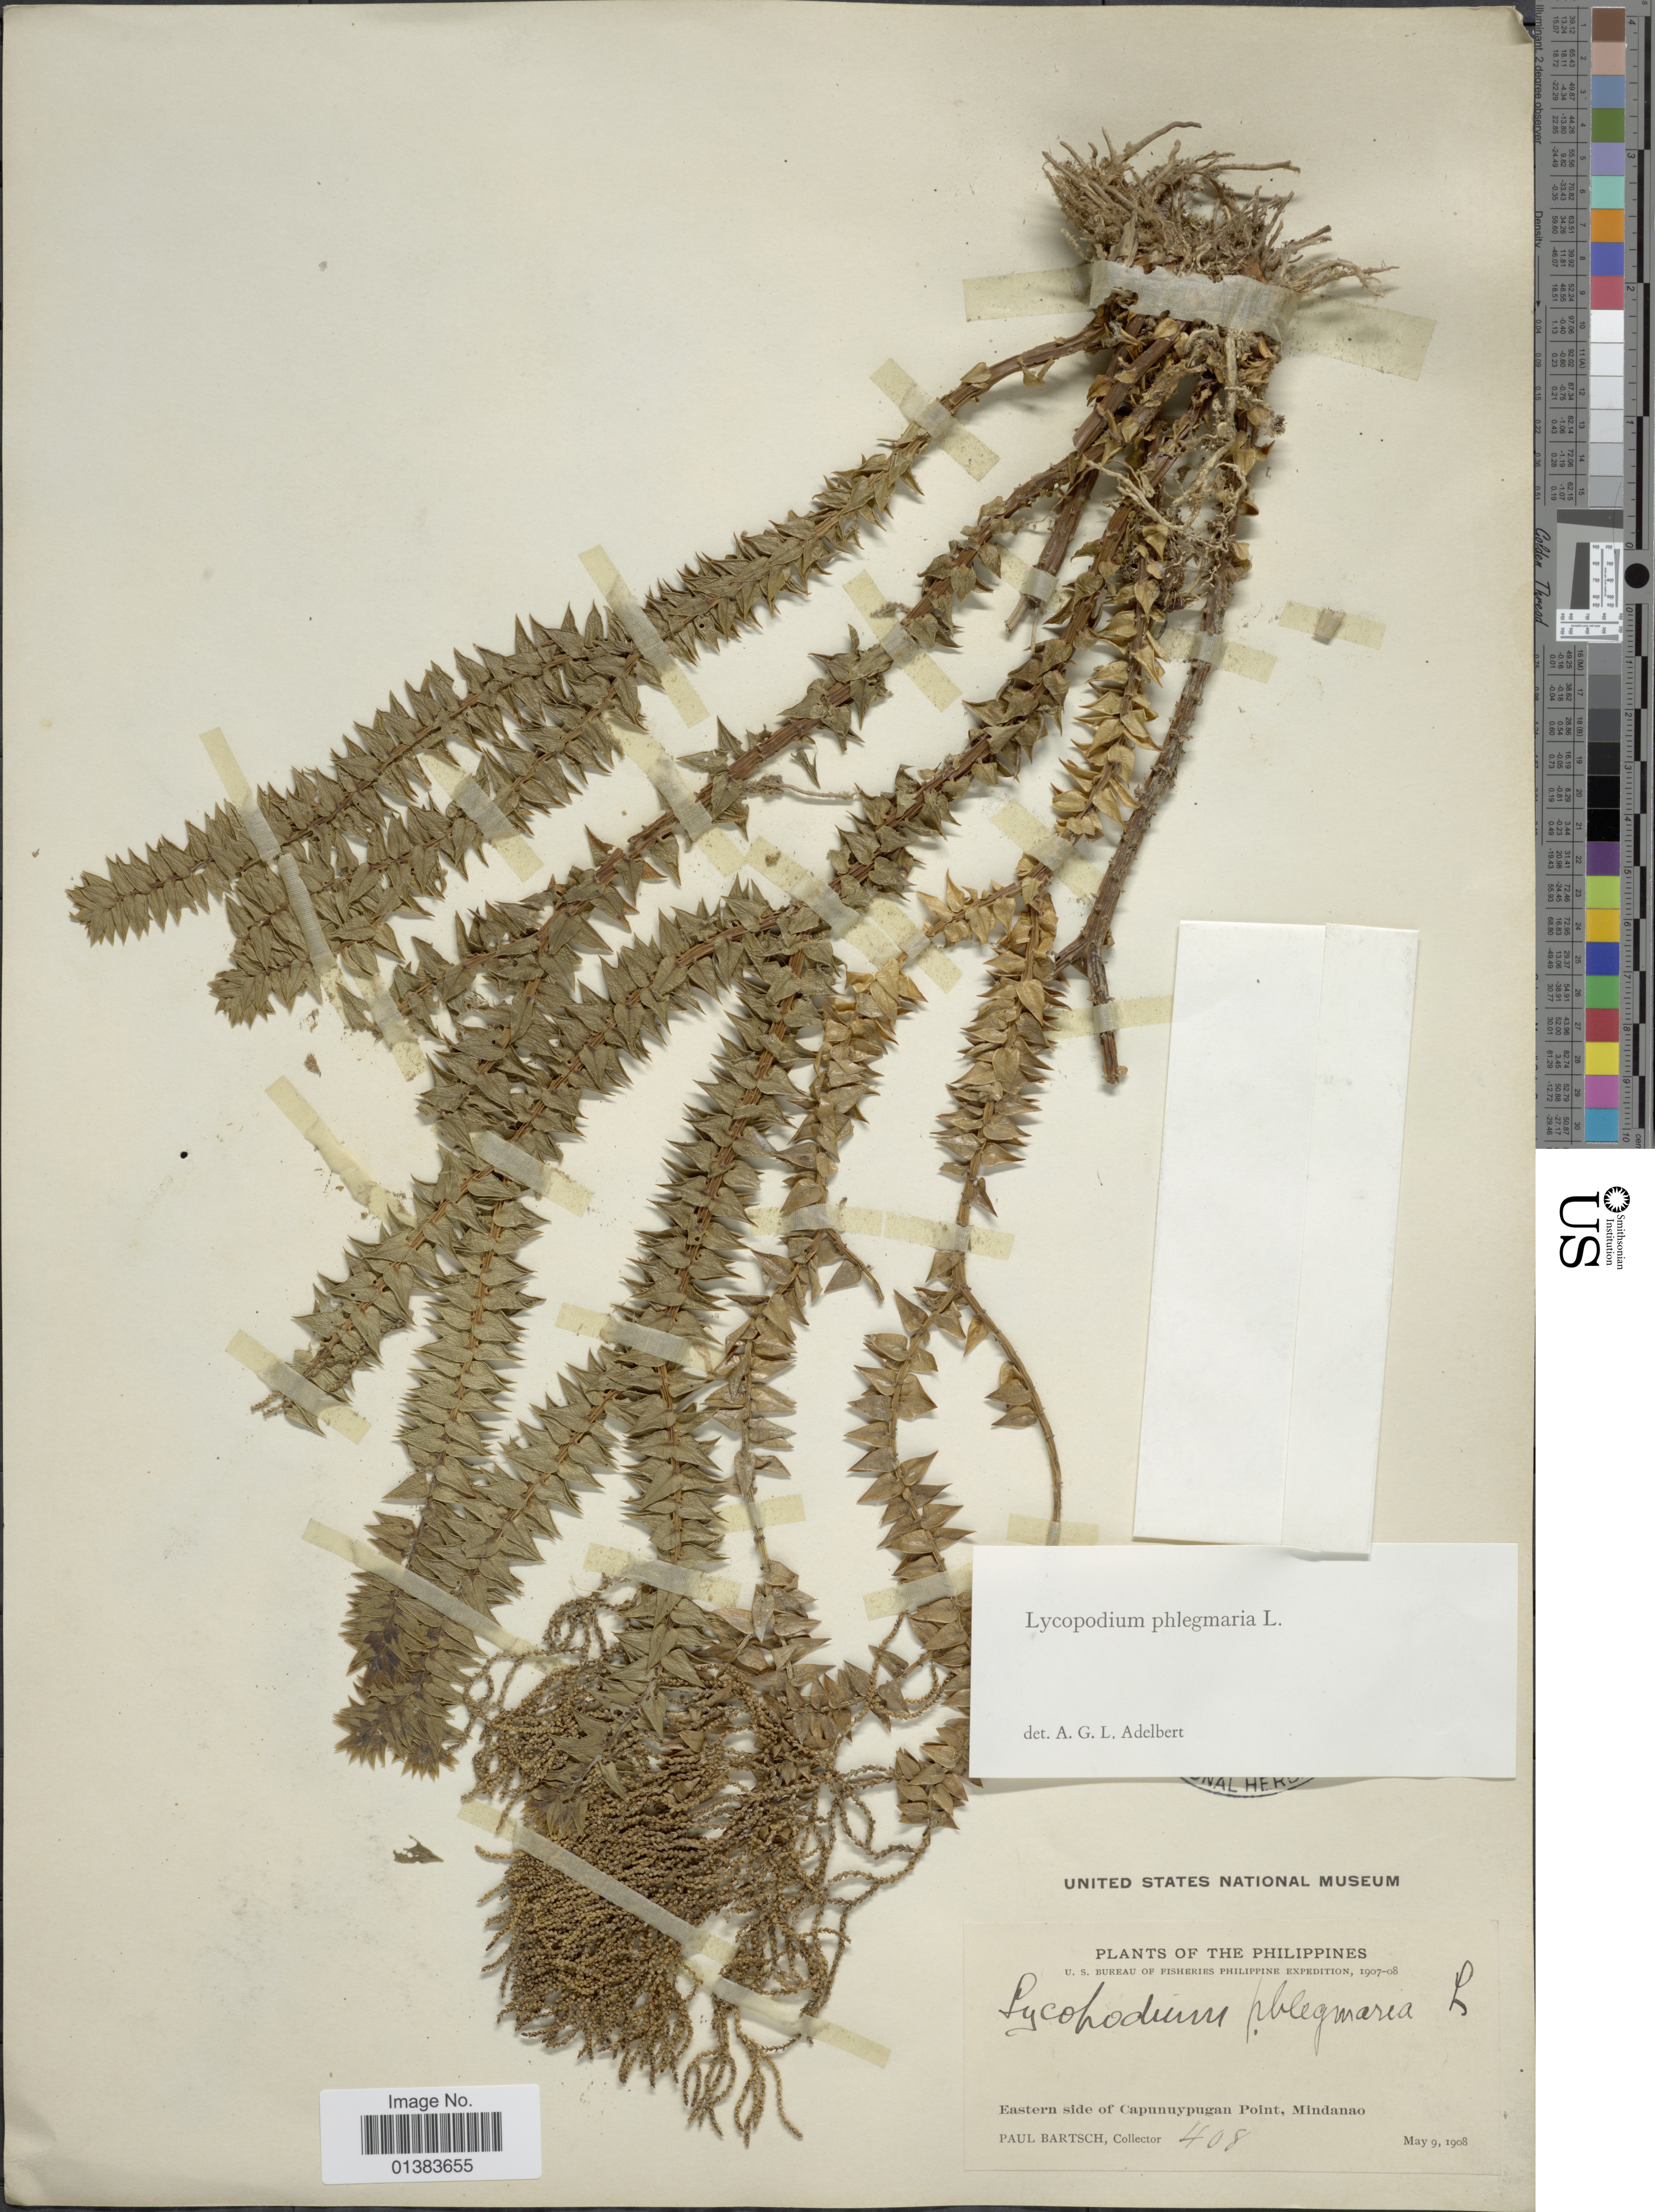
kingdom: Plantae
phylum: Tracheophyta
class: Lycopodiopsida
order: Lycopodiales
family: Lycopodiaceae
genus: Phlegmariurus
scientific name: Phlegmariurus kesselringii (Herter) comb. ined.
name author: (Herter)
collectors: P. Bartsch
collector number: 408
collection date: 1908-05-09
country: Philippines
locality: Eastern side of Capunuypugan Point, Mindanao